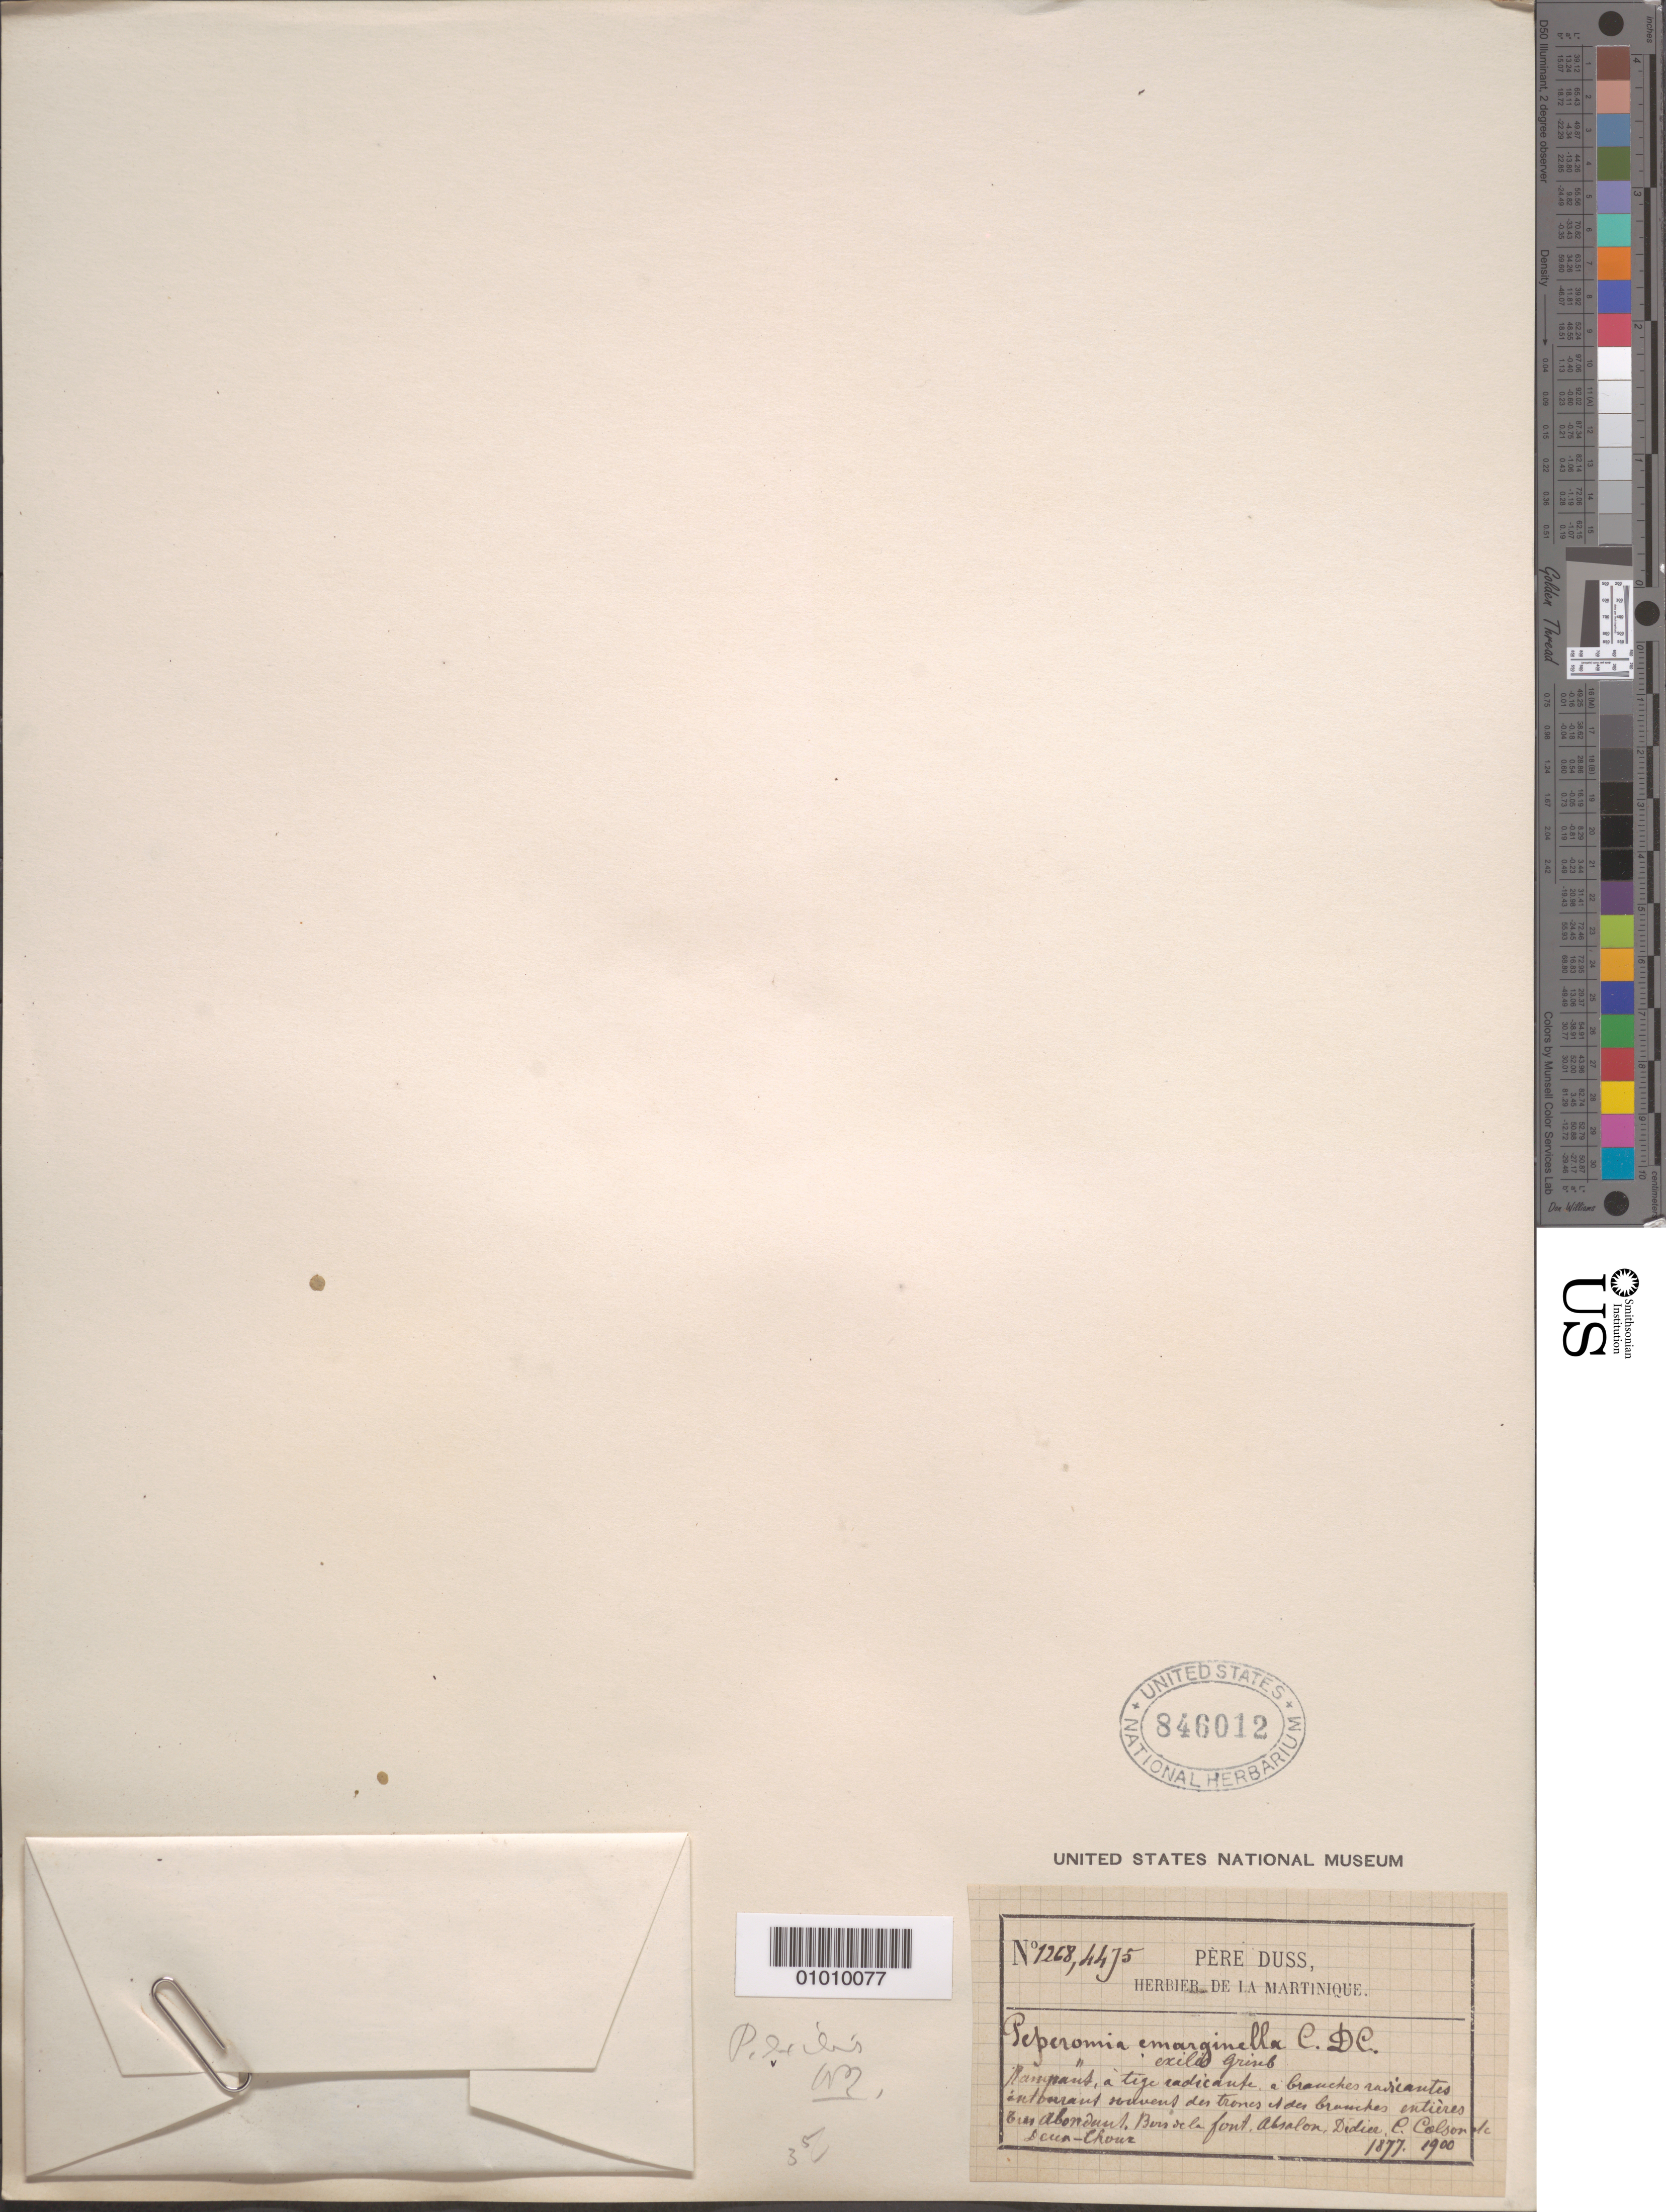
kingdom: Plantae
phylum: Tracheophyta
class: Magnoliopsida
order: Piperales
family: Piperaceae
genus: Peperomia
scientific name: Peperomia emarginella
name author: (Sw. ex Wikstr.) C. DC.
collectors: Père Duss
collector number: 1268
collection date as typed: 1877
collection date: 1877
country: Martinique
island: Martinique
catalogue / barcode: US 846012